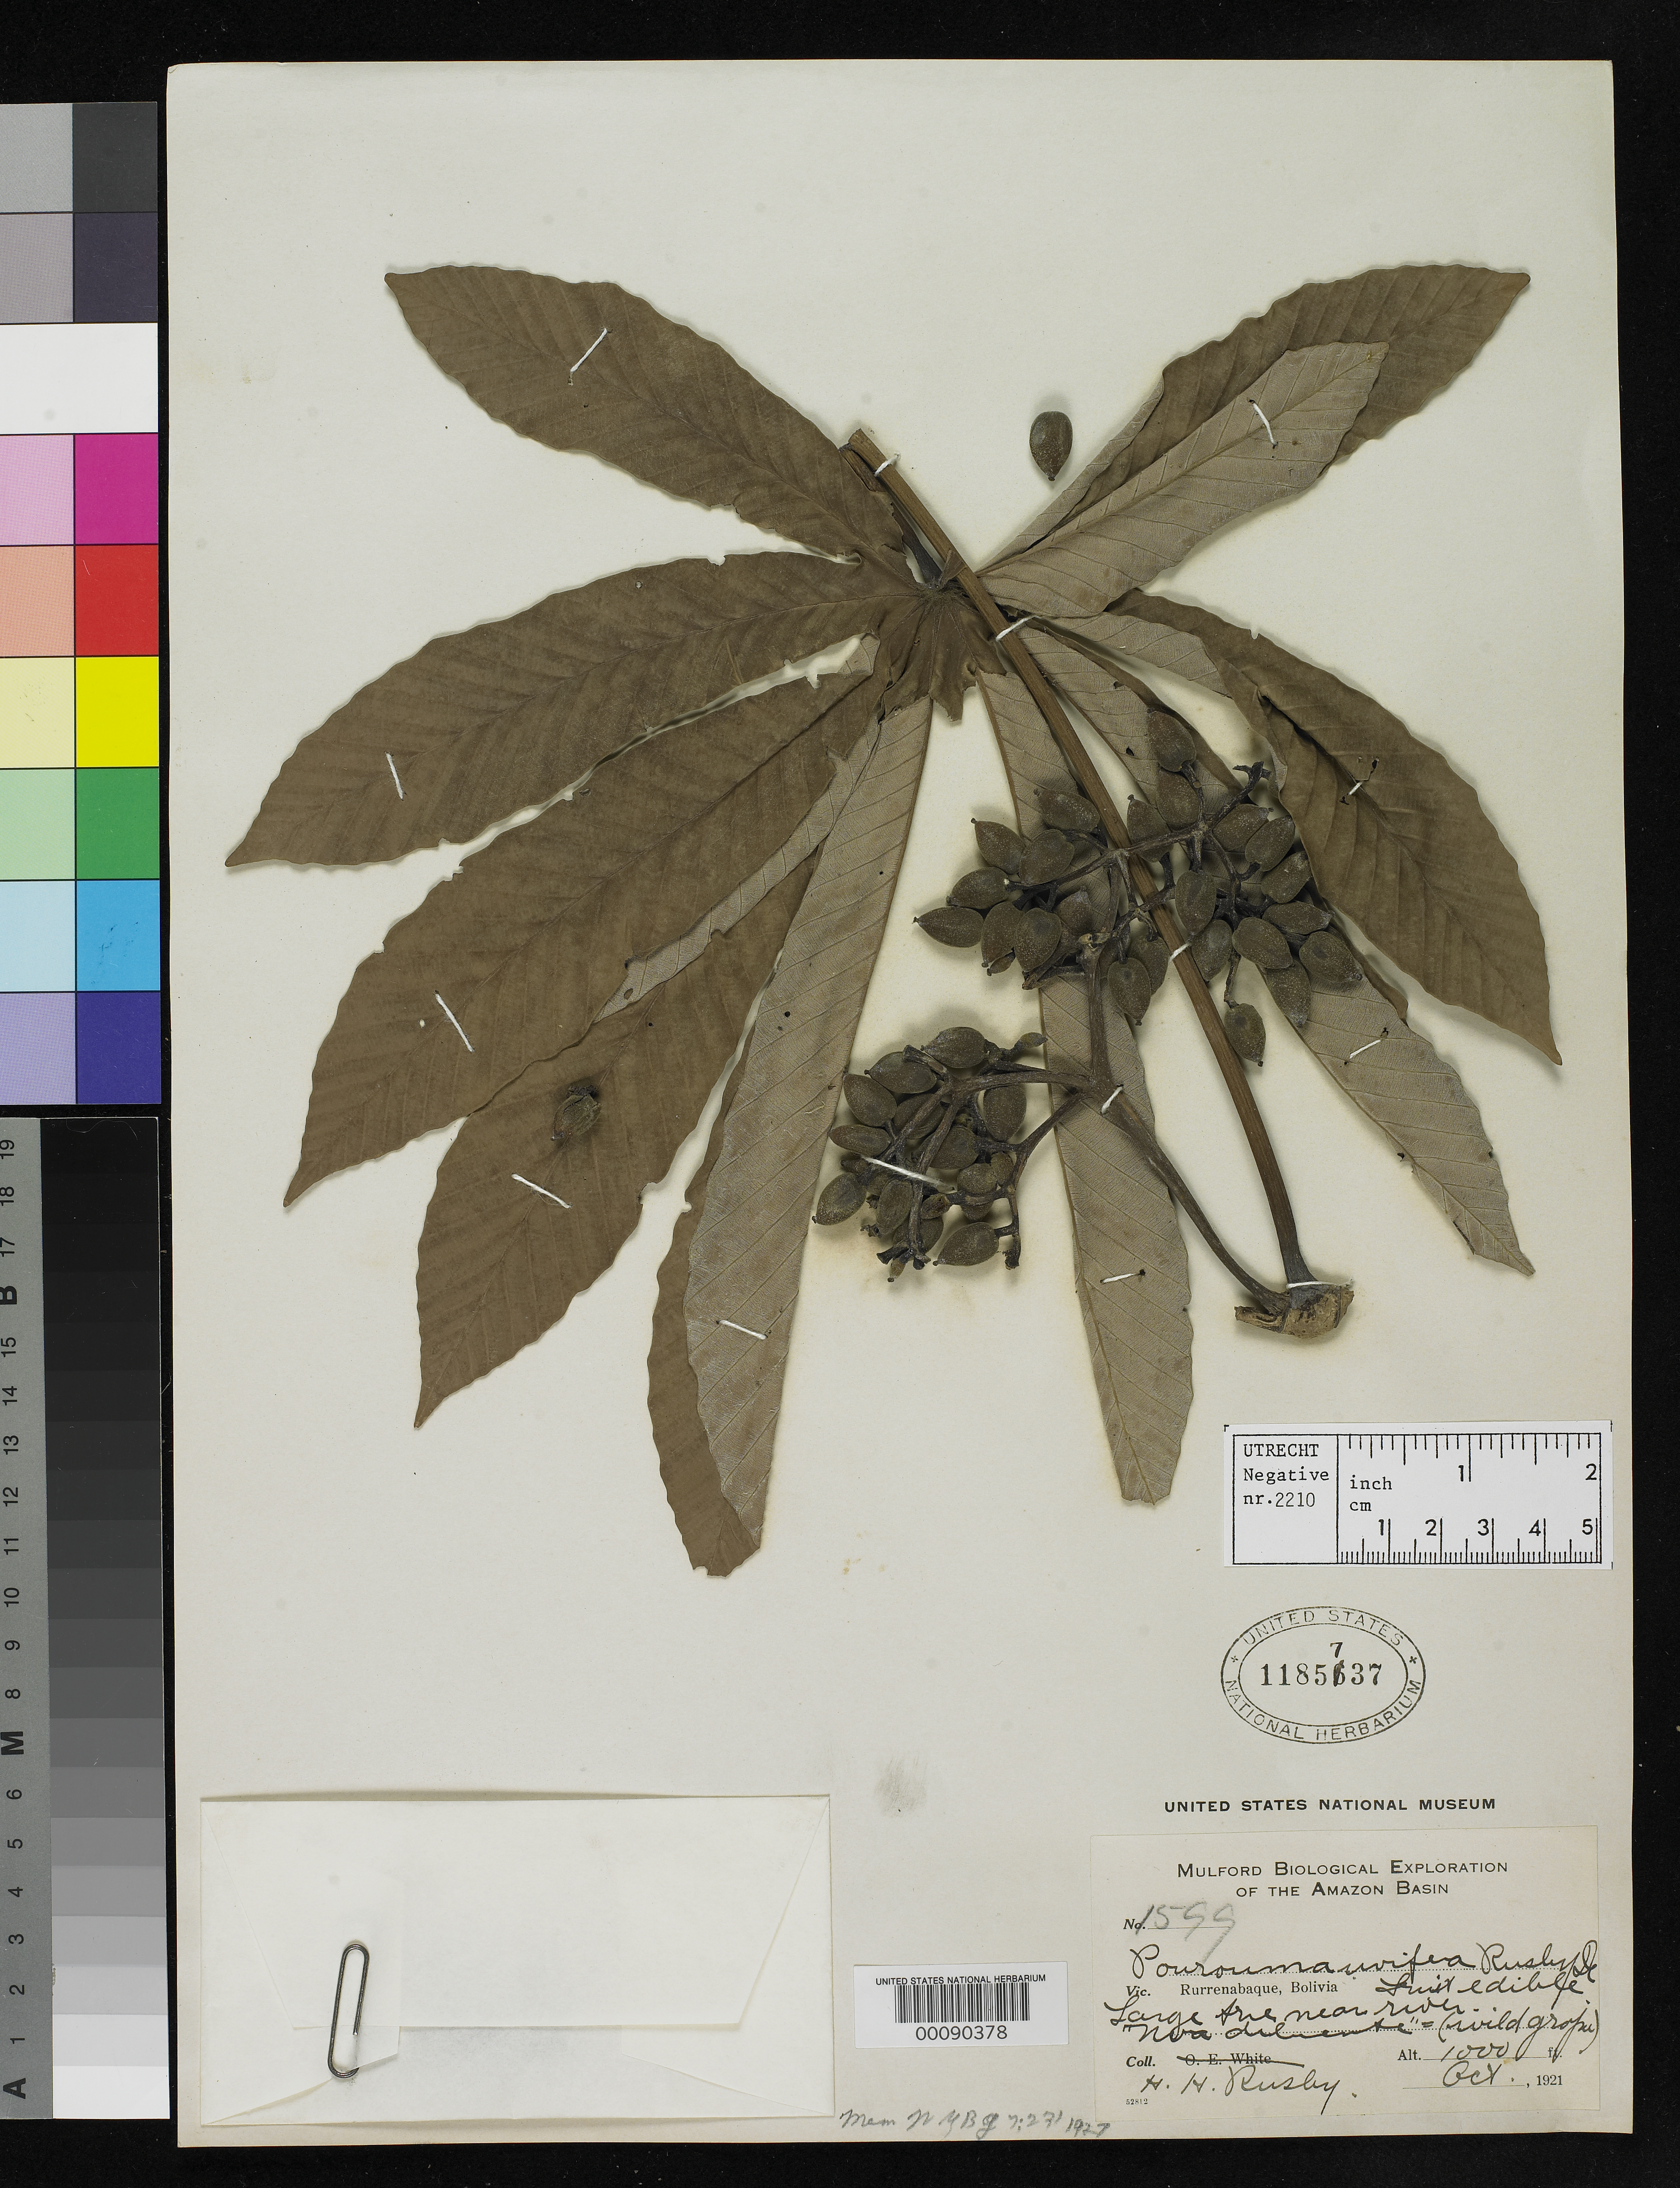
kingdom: Plantae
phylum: Tracheophyta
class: Magnoliopsida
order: Rosales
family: Urticaceae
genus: Pourouma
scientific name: Pourouma uvifera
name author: Rusby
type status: Isotype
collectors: H. H. Rusby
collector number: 1599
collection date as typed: Oct. 1921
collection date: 1921-10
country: Bolivia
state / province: Beni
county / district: José Ballivián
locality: Rurrenabaque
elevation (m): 305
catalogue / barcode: US 1185737